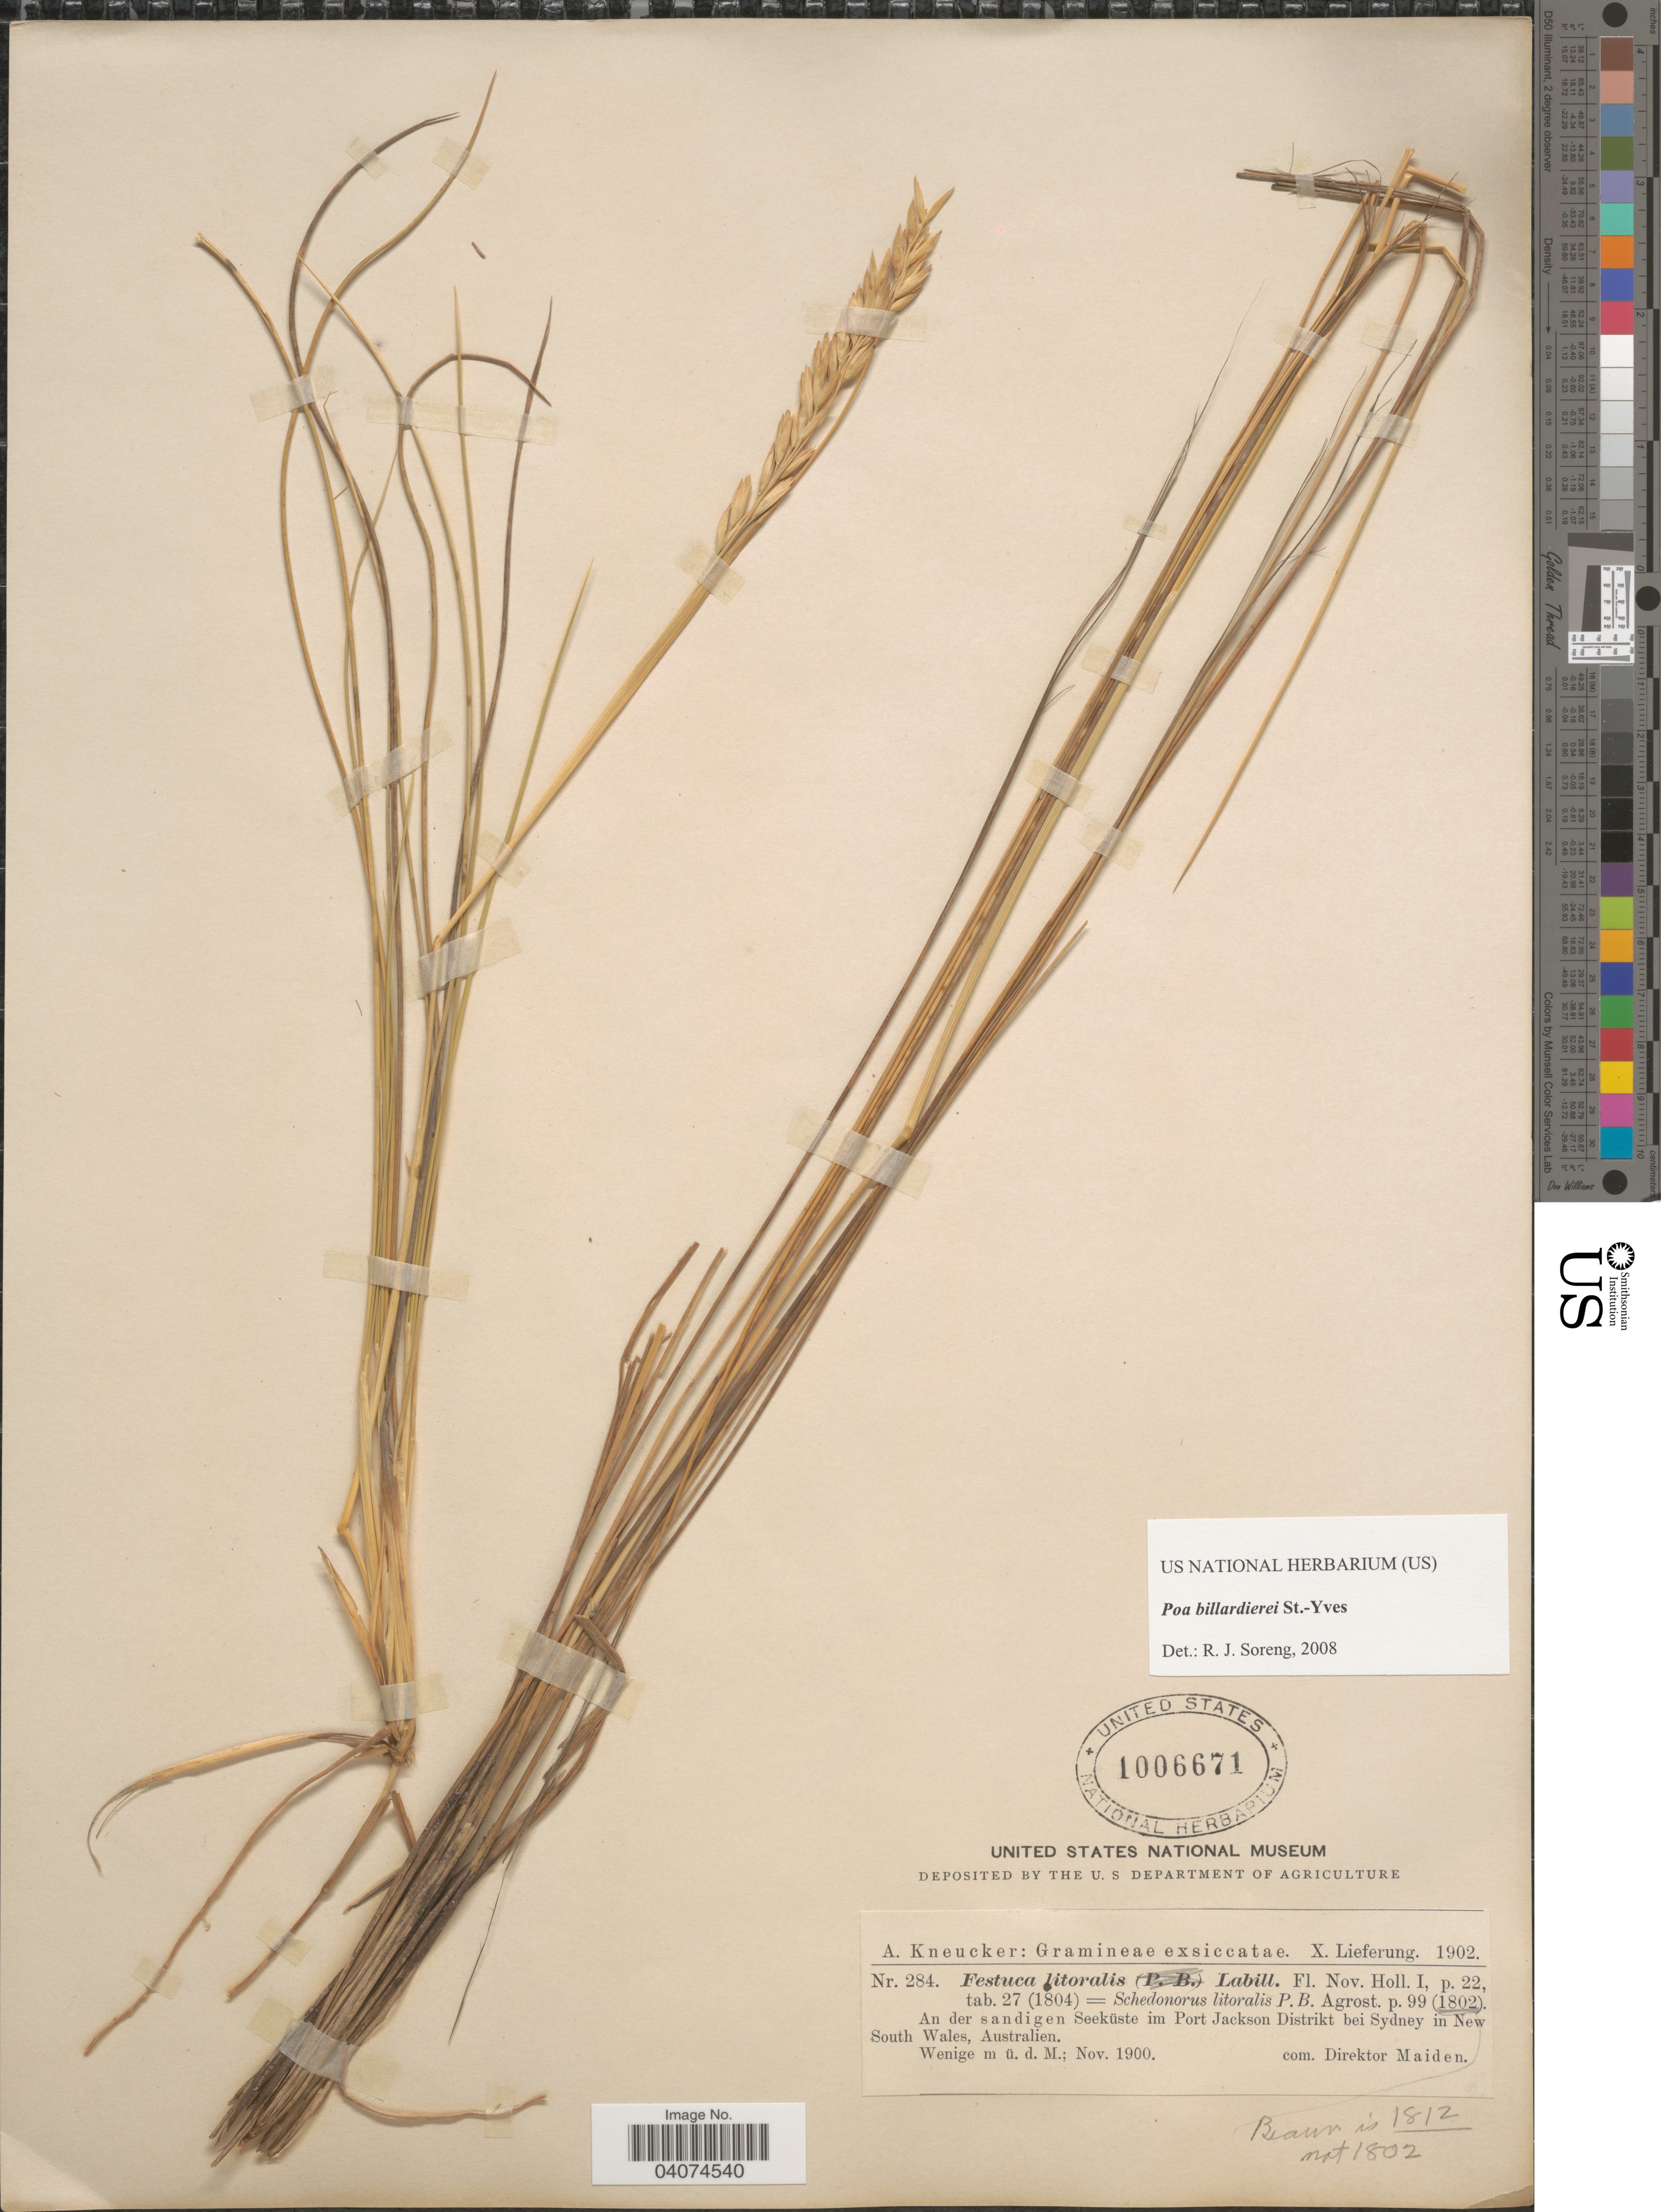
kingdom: Plantae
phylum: Tracheophyta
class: Liliopsida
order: Poales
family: Poaceae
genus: Poa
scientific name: Poa billardierei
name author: (Spreng.) St.-Yves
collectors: A. Kneucker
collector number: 284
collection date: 1900-11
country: Australia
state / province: New South Wales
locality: An der sandigen Seeküste im Port Jackson District.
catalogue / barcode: US 1006671